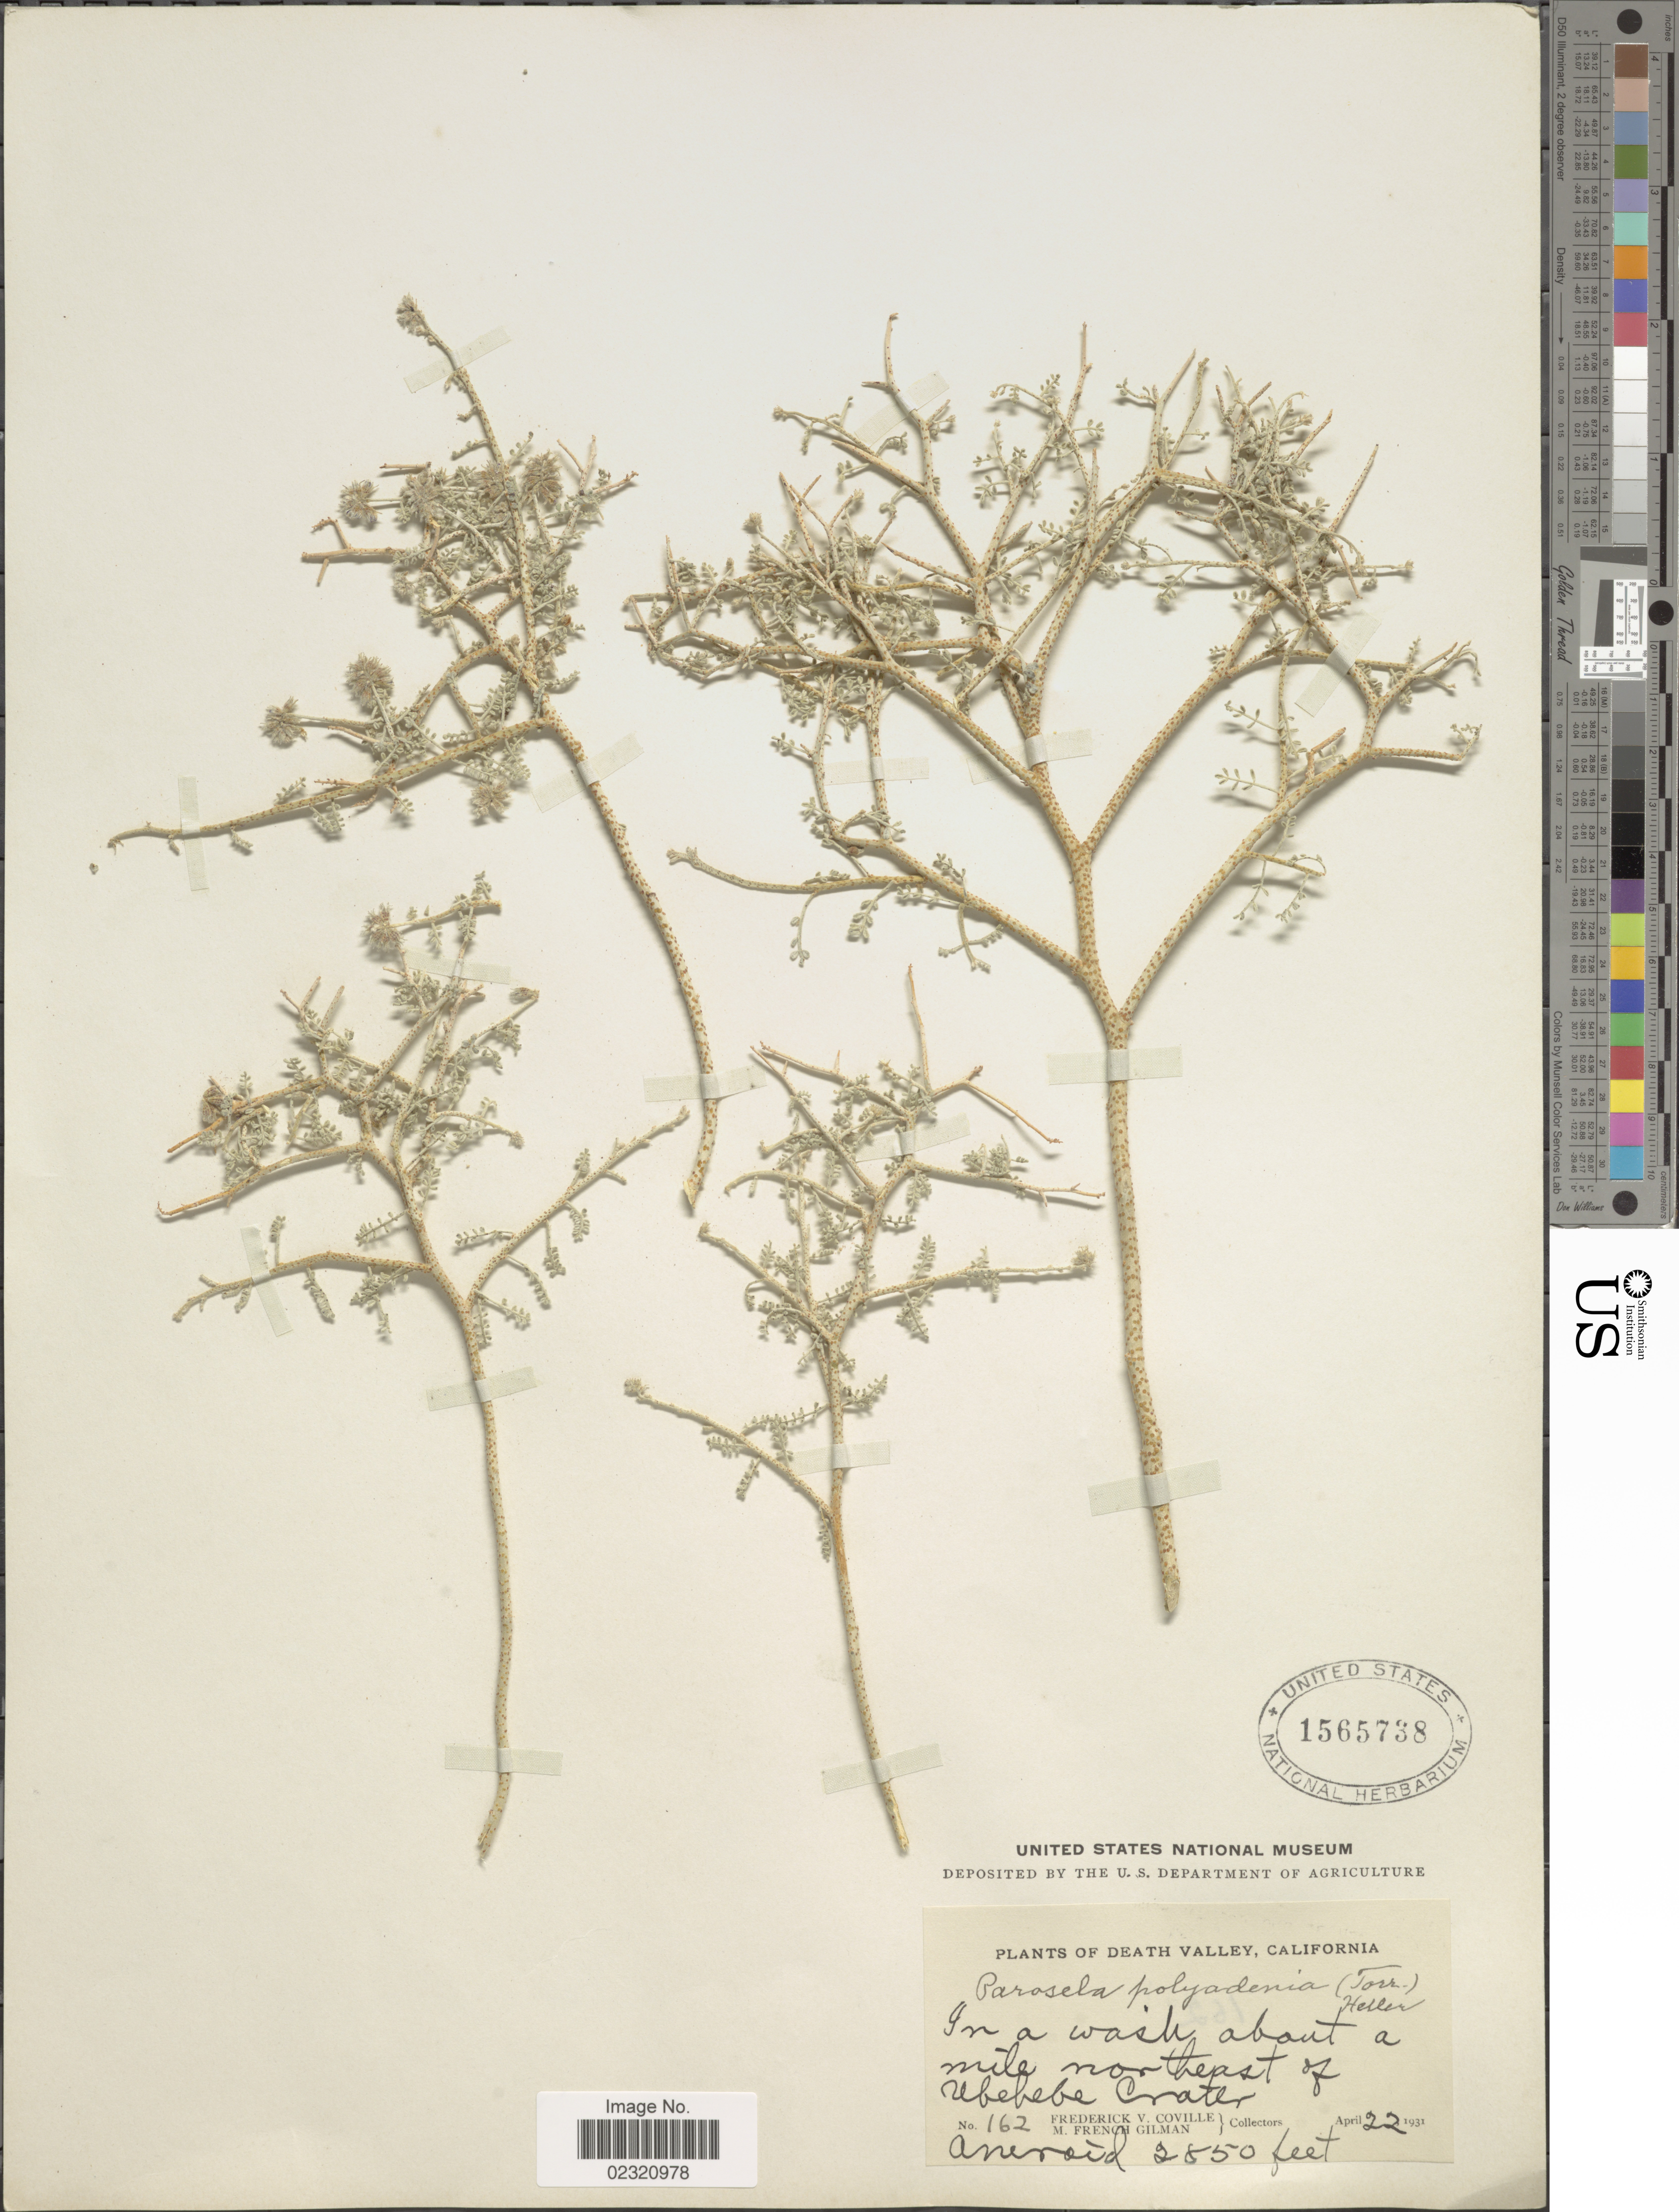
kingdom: Plantae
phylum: Tracheophyta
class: Magnoliopsida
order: Fabales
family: Fabaceae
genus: Psorothamnus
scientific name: Psorothamnus polydenius var. polydenius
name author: (Torr.) Rydb.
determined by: Strong, M. T., (US), Smithsonian Institution - National Museum of Natural History (UNITED STATES)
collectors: F. V. Coville & M. F. Gilman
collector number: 162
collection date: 1931-04-22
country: United States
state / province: California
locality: Death Valley, in a wash about a mile northeast of Ubehebe Crater, Aneroid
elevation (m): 869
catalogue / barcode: US 1565738